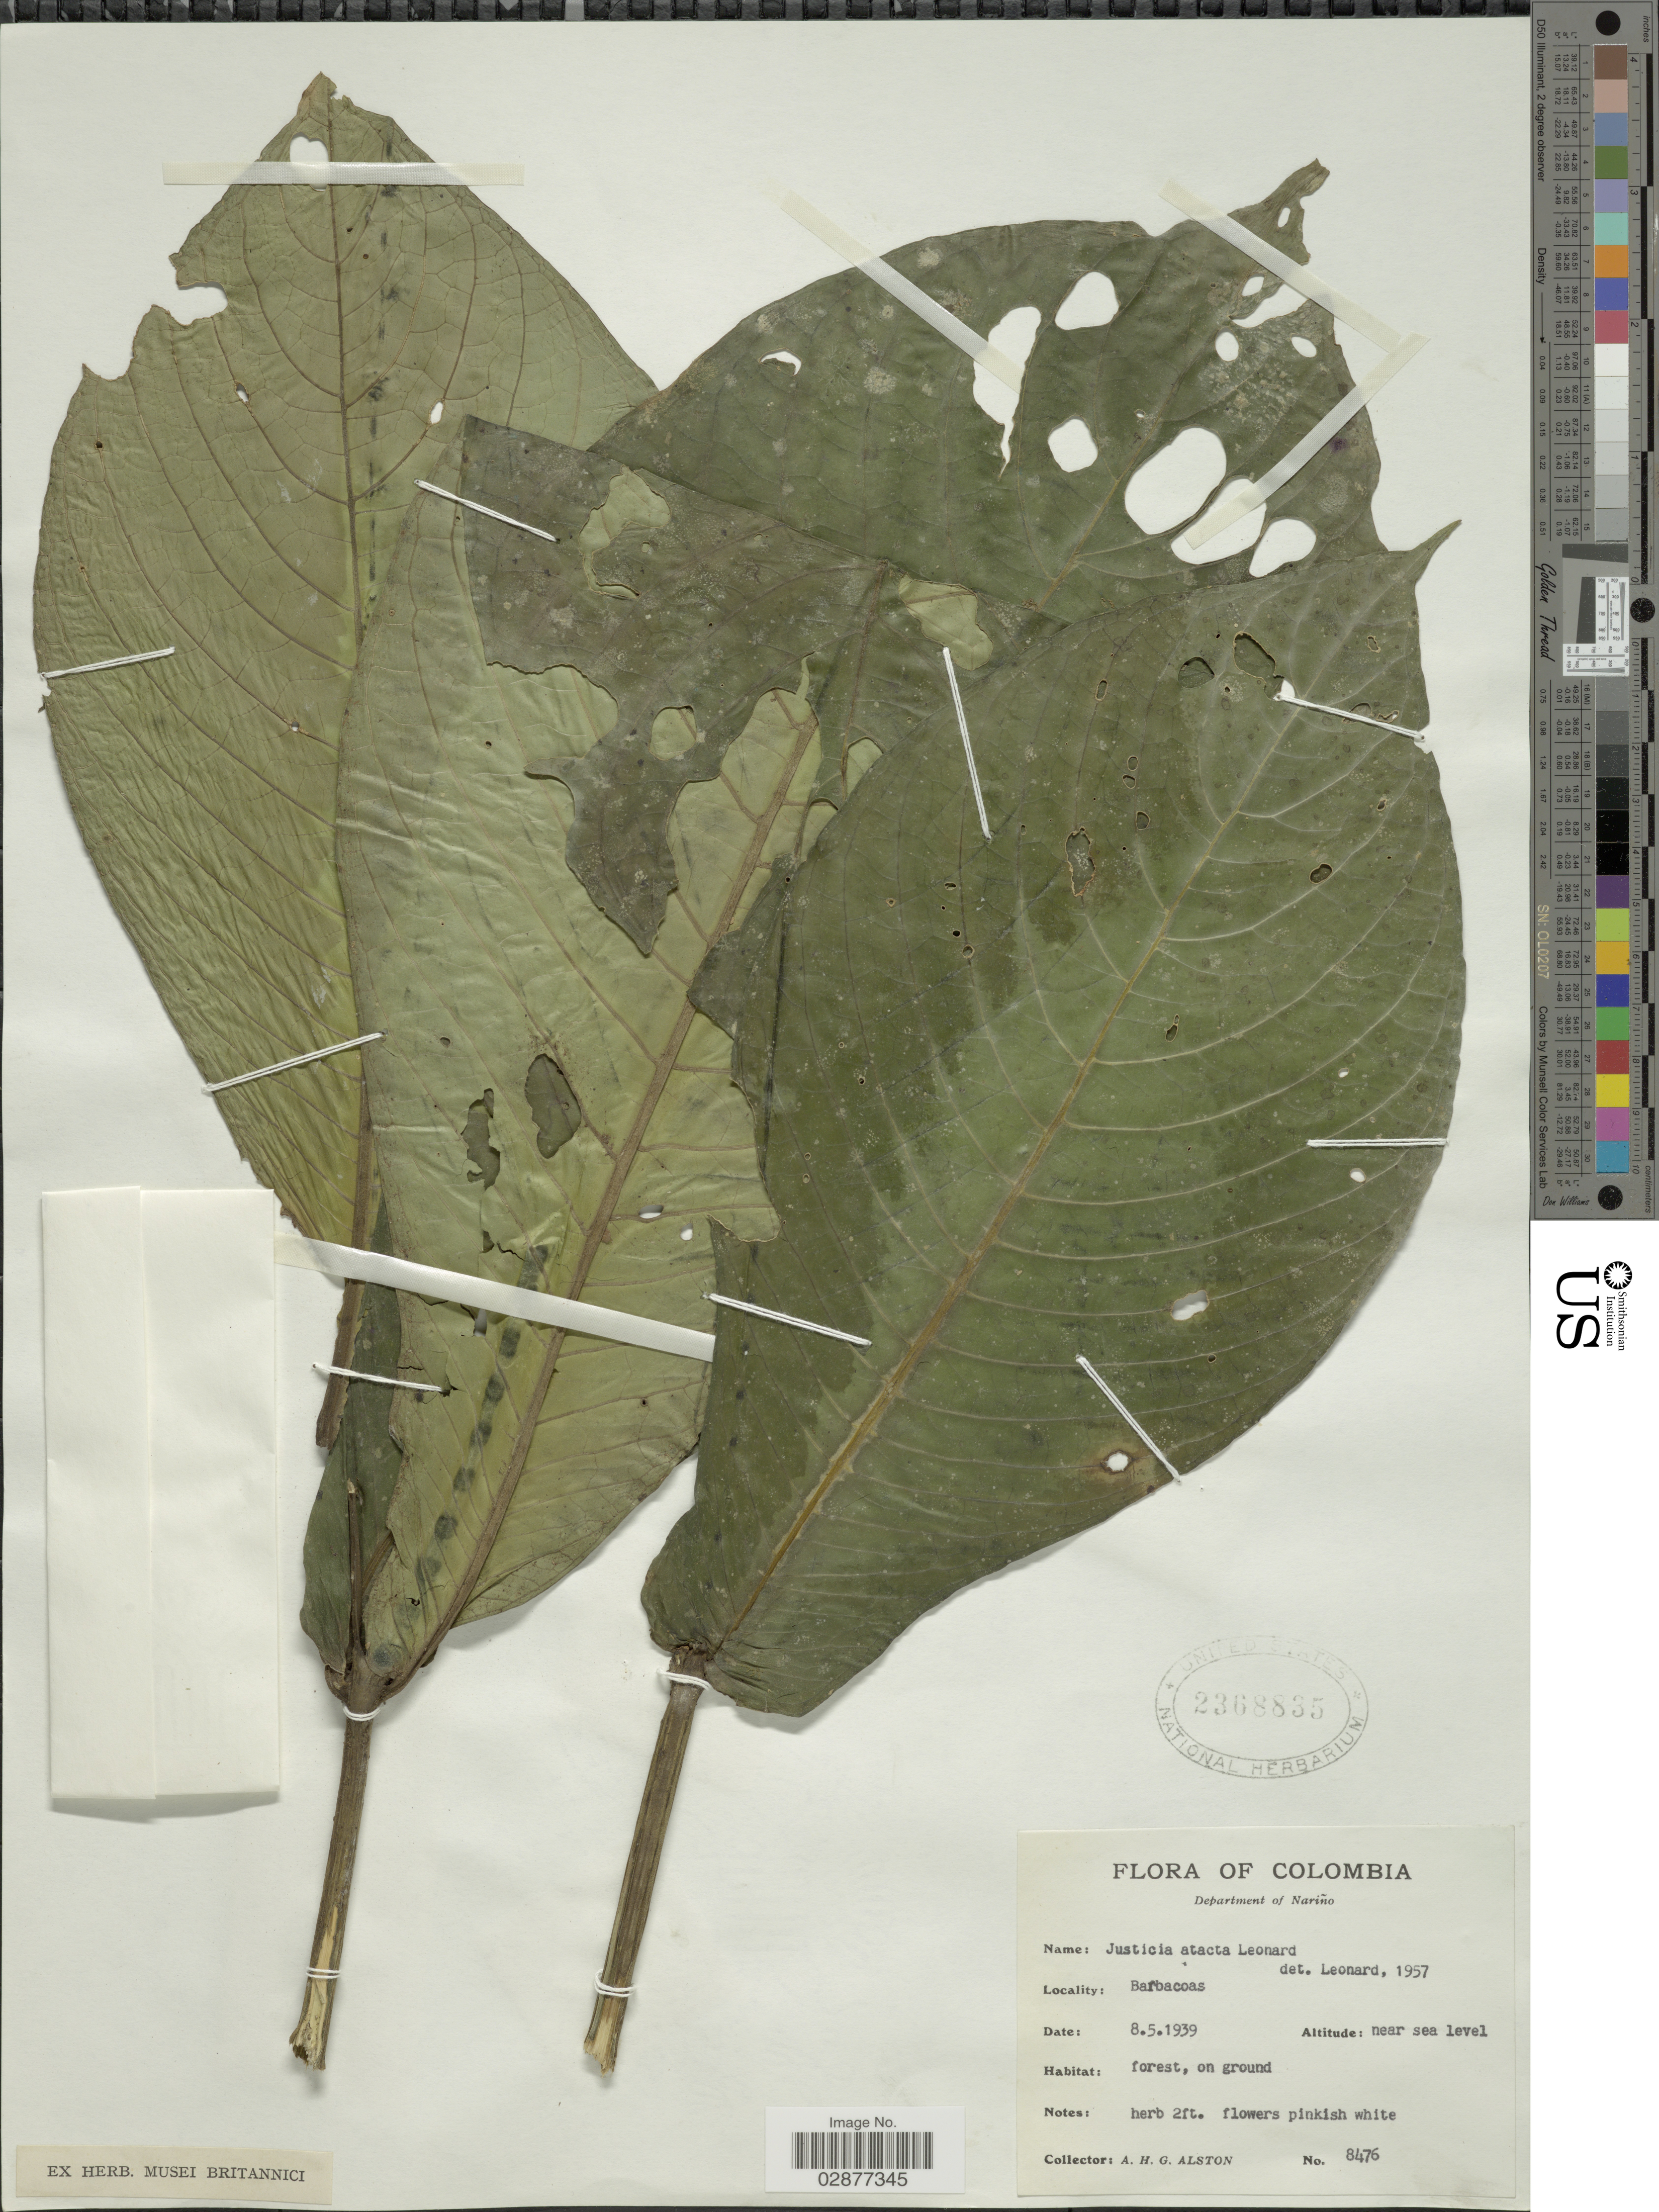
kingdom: Plantae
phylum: Tracheophyta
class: Magnoliopsida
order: Lamiales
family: Acanthaceae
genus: Justicia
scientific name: Justicia atacta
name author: Leonard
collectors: A. H. Alston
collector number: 8476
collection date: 1939-05-08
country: Colombia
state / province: Nariño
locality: Department of Nariño. Barbacoas.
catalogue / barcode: US 2368835